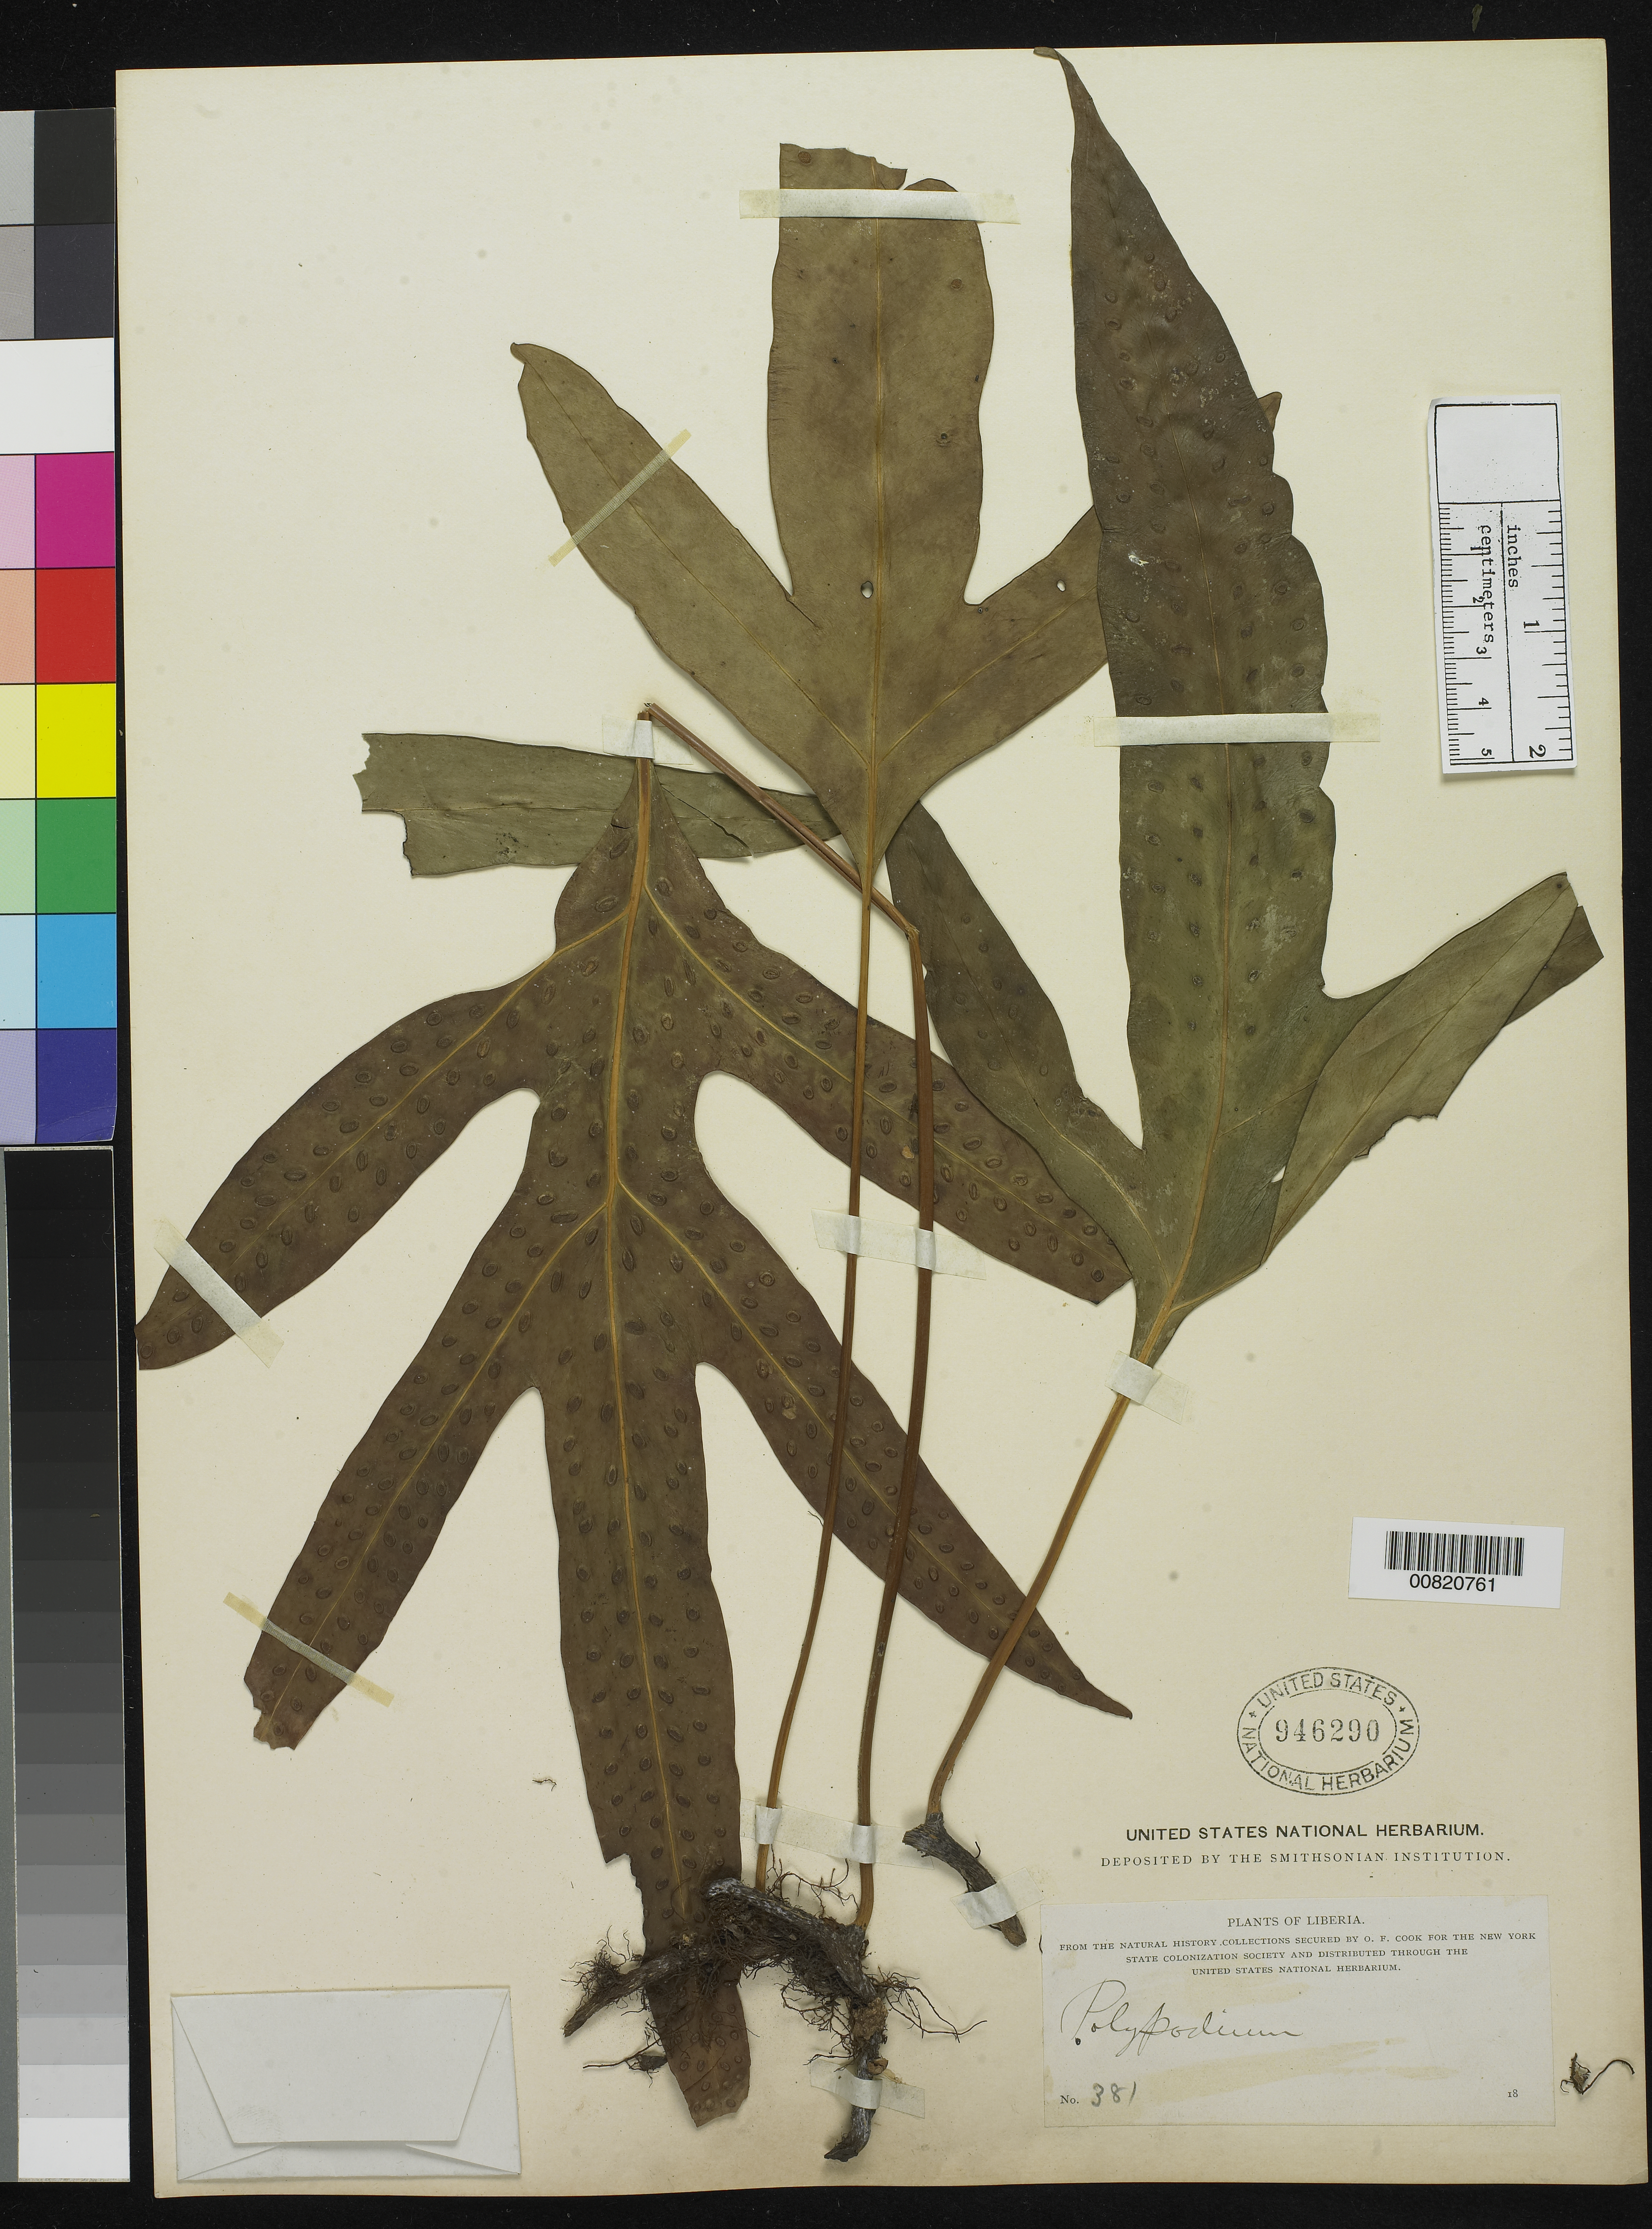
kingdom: Plantae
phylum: Tracheophyta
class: Polypodiopsida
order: Polypodiales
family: Polypodiaceae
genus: Polypodium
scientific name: Polypodium scolopendria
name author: Burm. f.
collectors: O. F. Cook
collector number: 381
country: Liberia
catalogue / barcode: US 946290